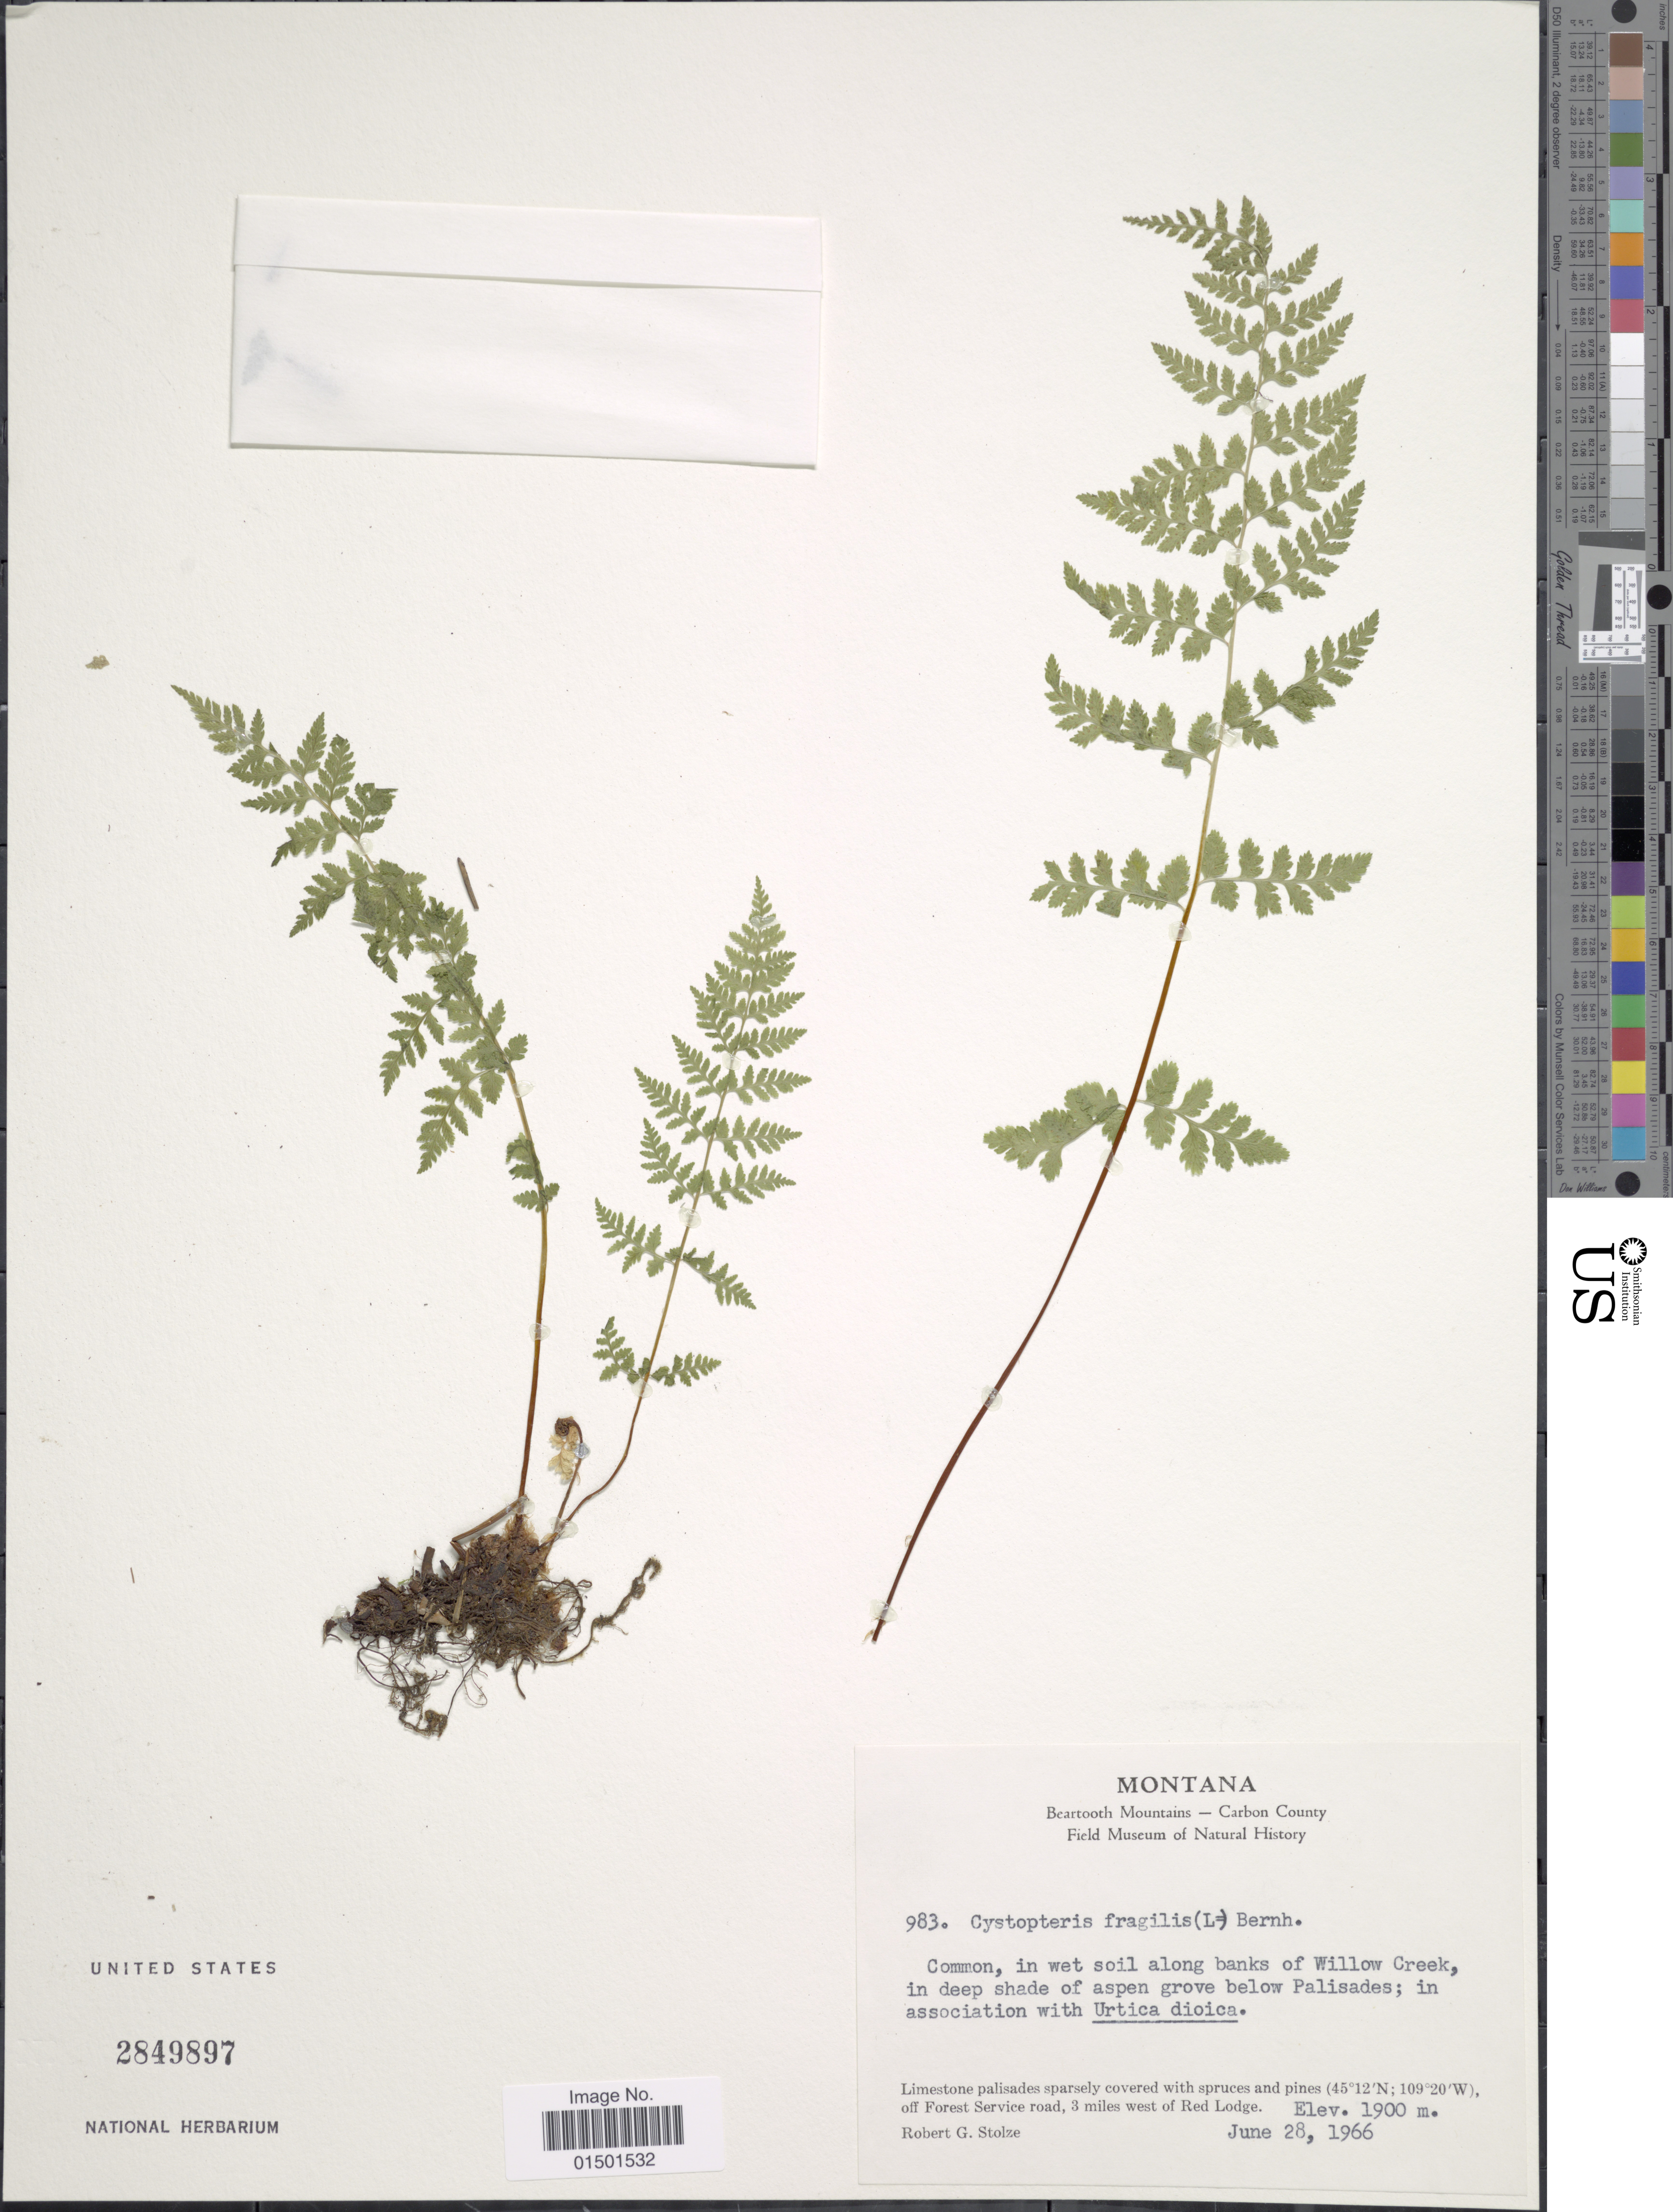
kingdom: Plantae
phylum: Tracheophyta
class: Polypodiopsida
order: Polypodiales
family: Cystopteridaceae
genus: Cystopteris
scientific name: Cystopteris fragilis var. fragilis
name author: (L.) Bernh.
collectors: R. G. Stolze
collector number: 983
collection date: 1966-06-28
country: United States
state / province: Montana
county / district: Carbon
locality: Beartooth Mountains. in wet soil along banks of Willow Creek, in deep shade of aspen grove below Palisades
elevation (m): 1900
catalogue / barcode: US 2849897